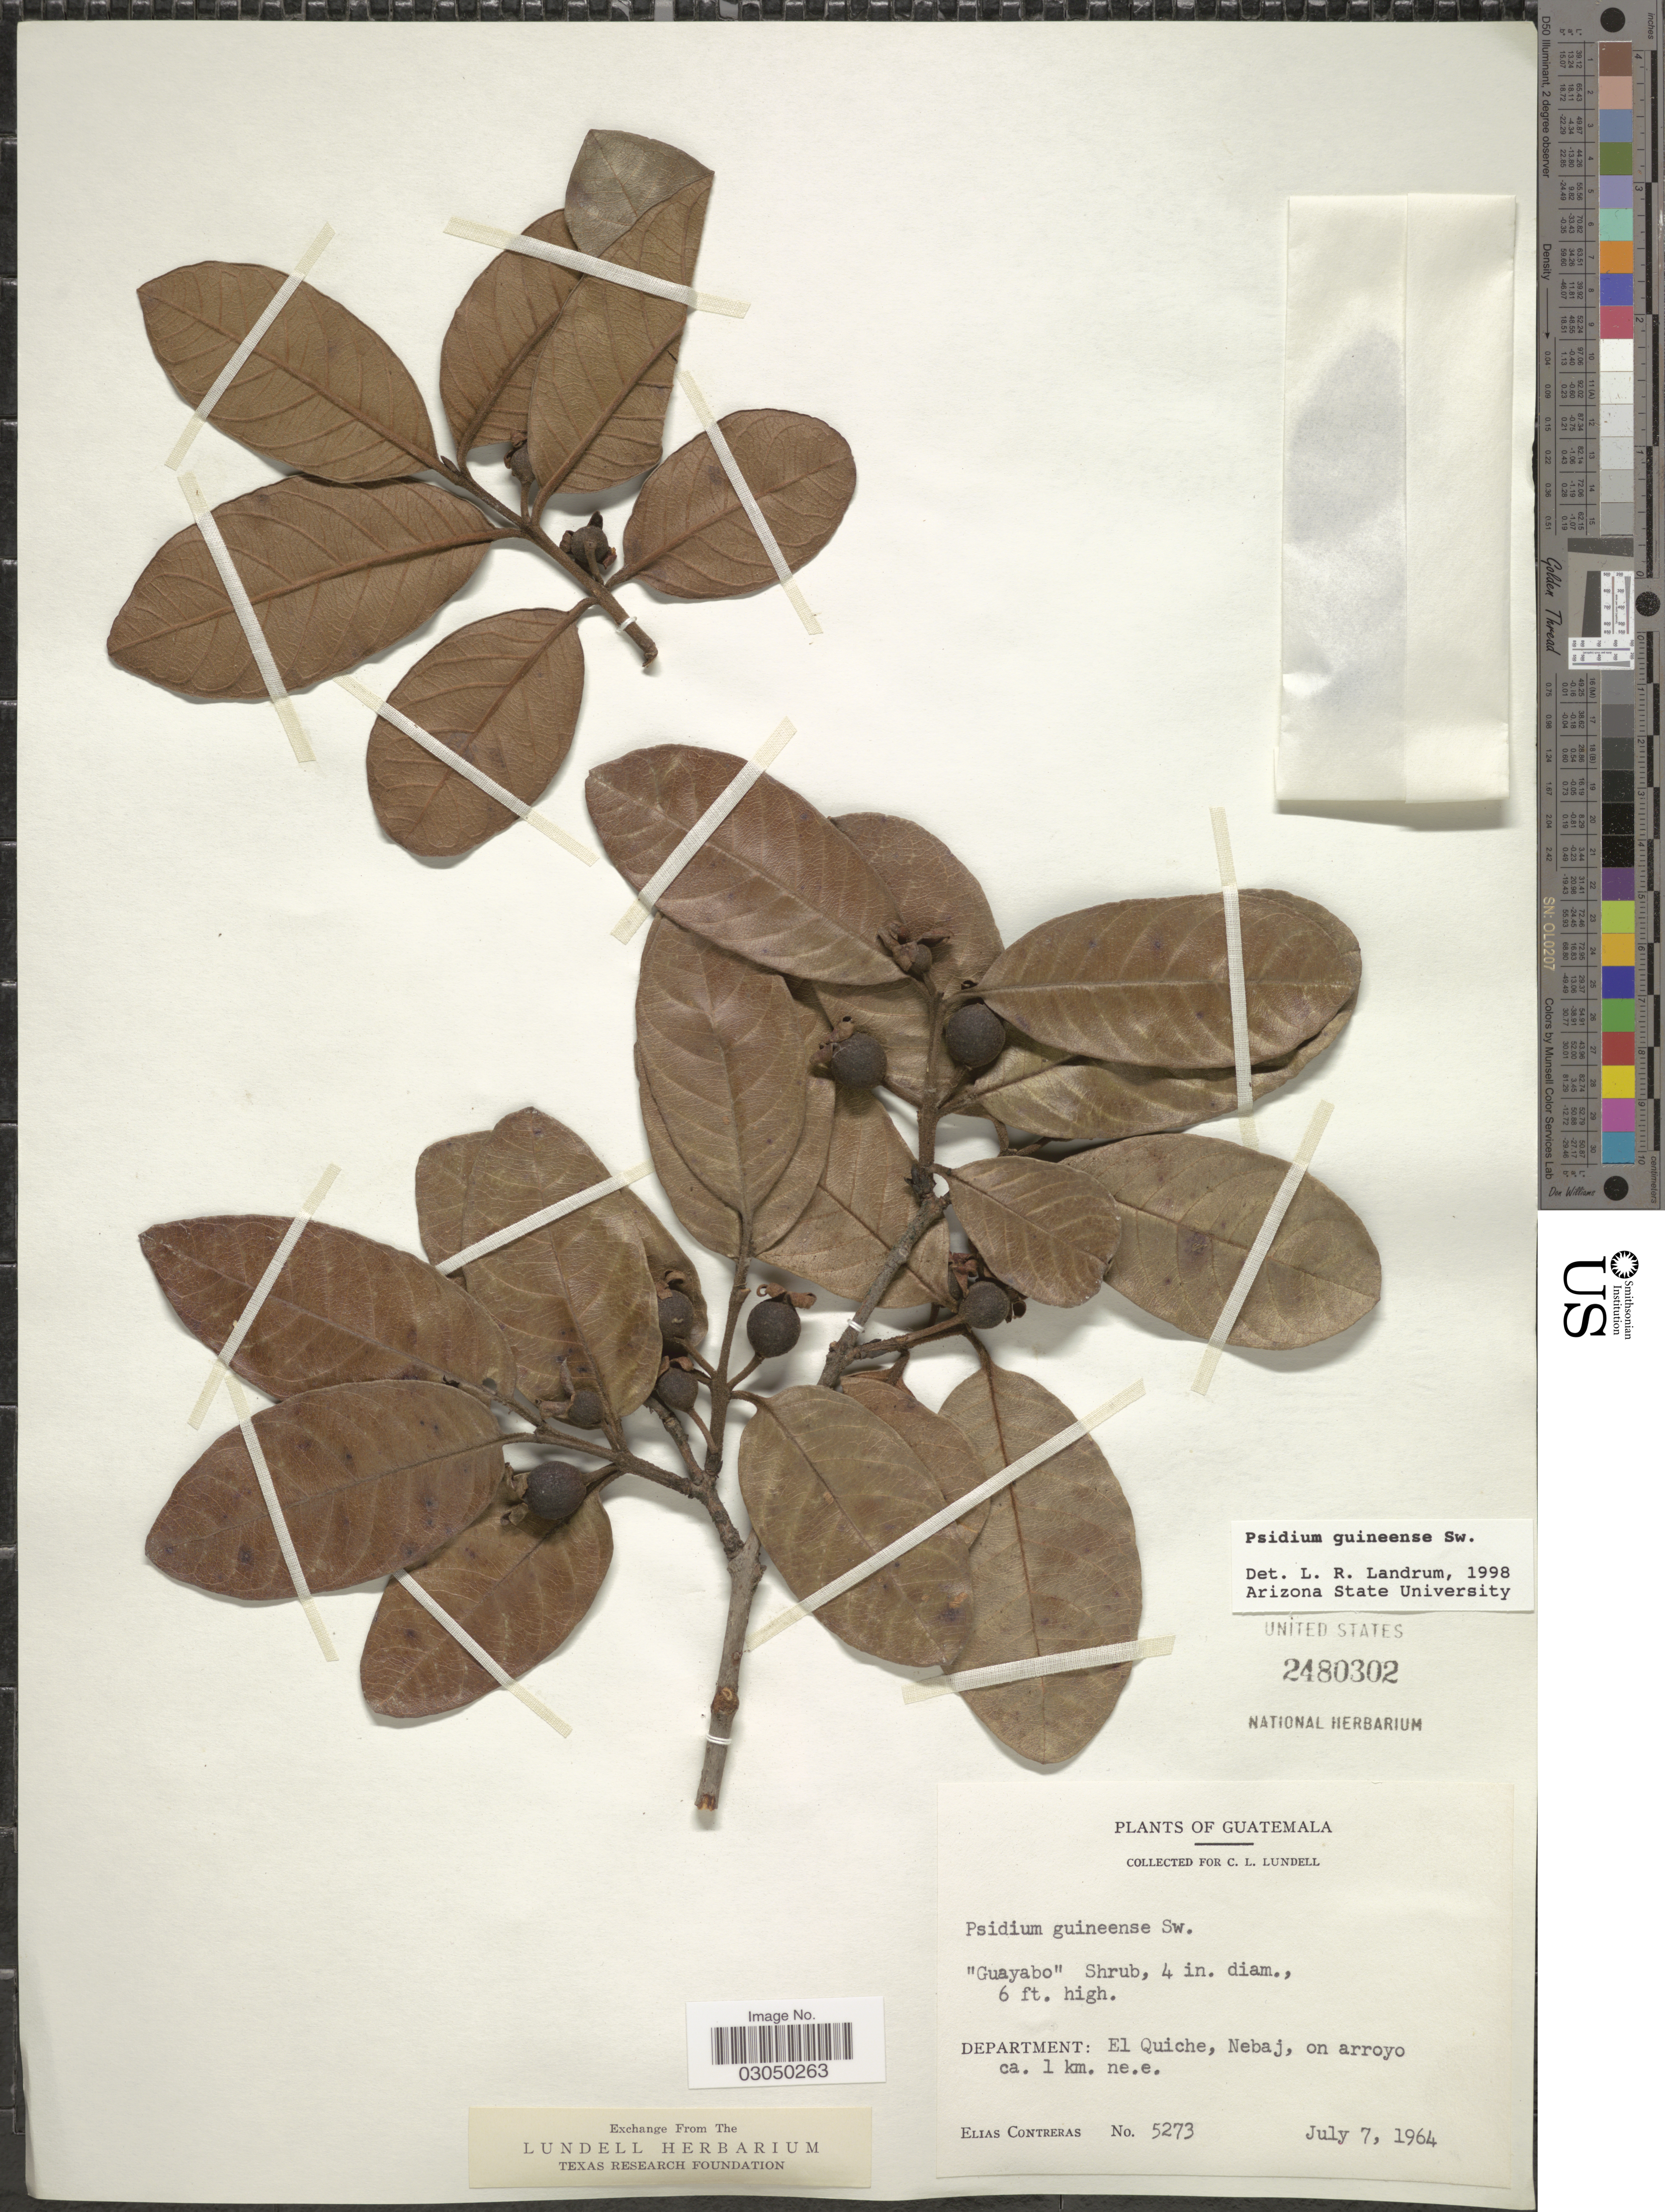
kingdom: Plantae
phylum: Tracheophyta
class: Magnoliopsida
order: Myrtales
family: Myrtaceae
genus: Psidium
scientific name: Psidium guineense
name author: Sw.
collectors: E. Contreras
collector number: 5273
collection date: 1964-07-07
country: Guatemala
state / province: El Quiché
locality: Department: El Quiche, Nebaj, on arroyo ca. 1 km. ne. e.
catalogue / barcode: US 2480302